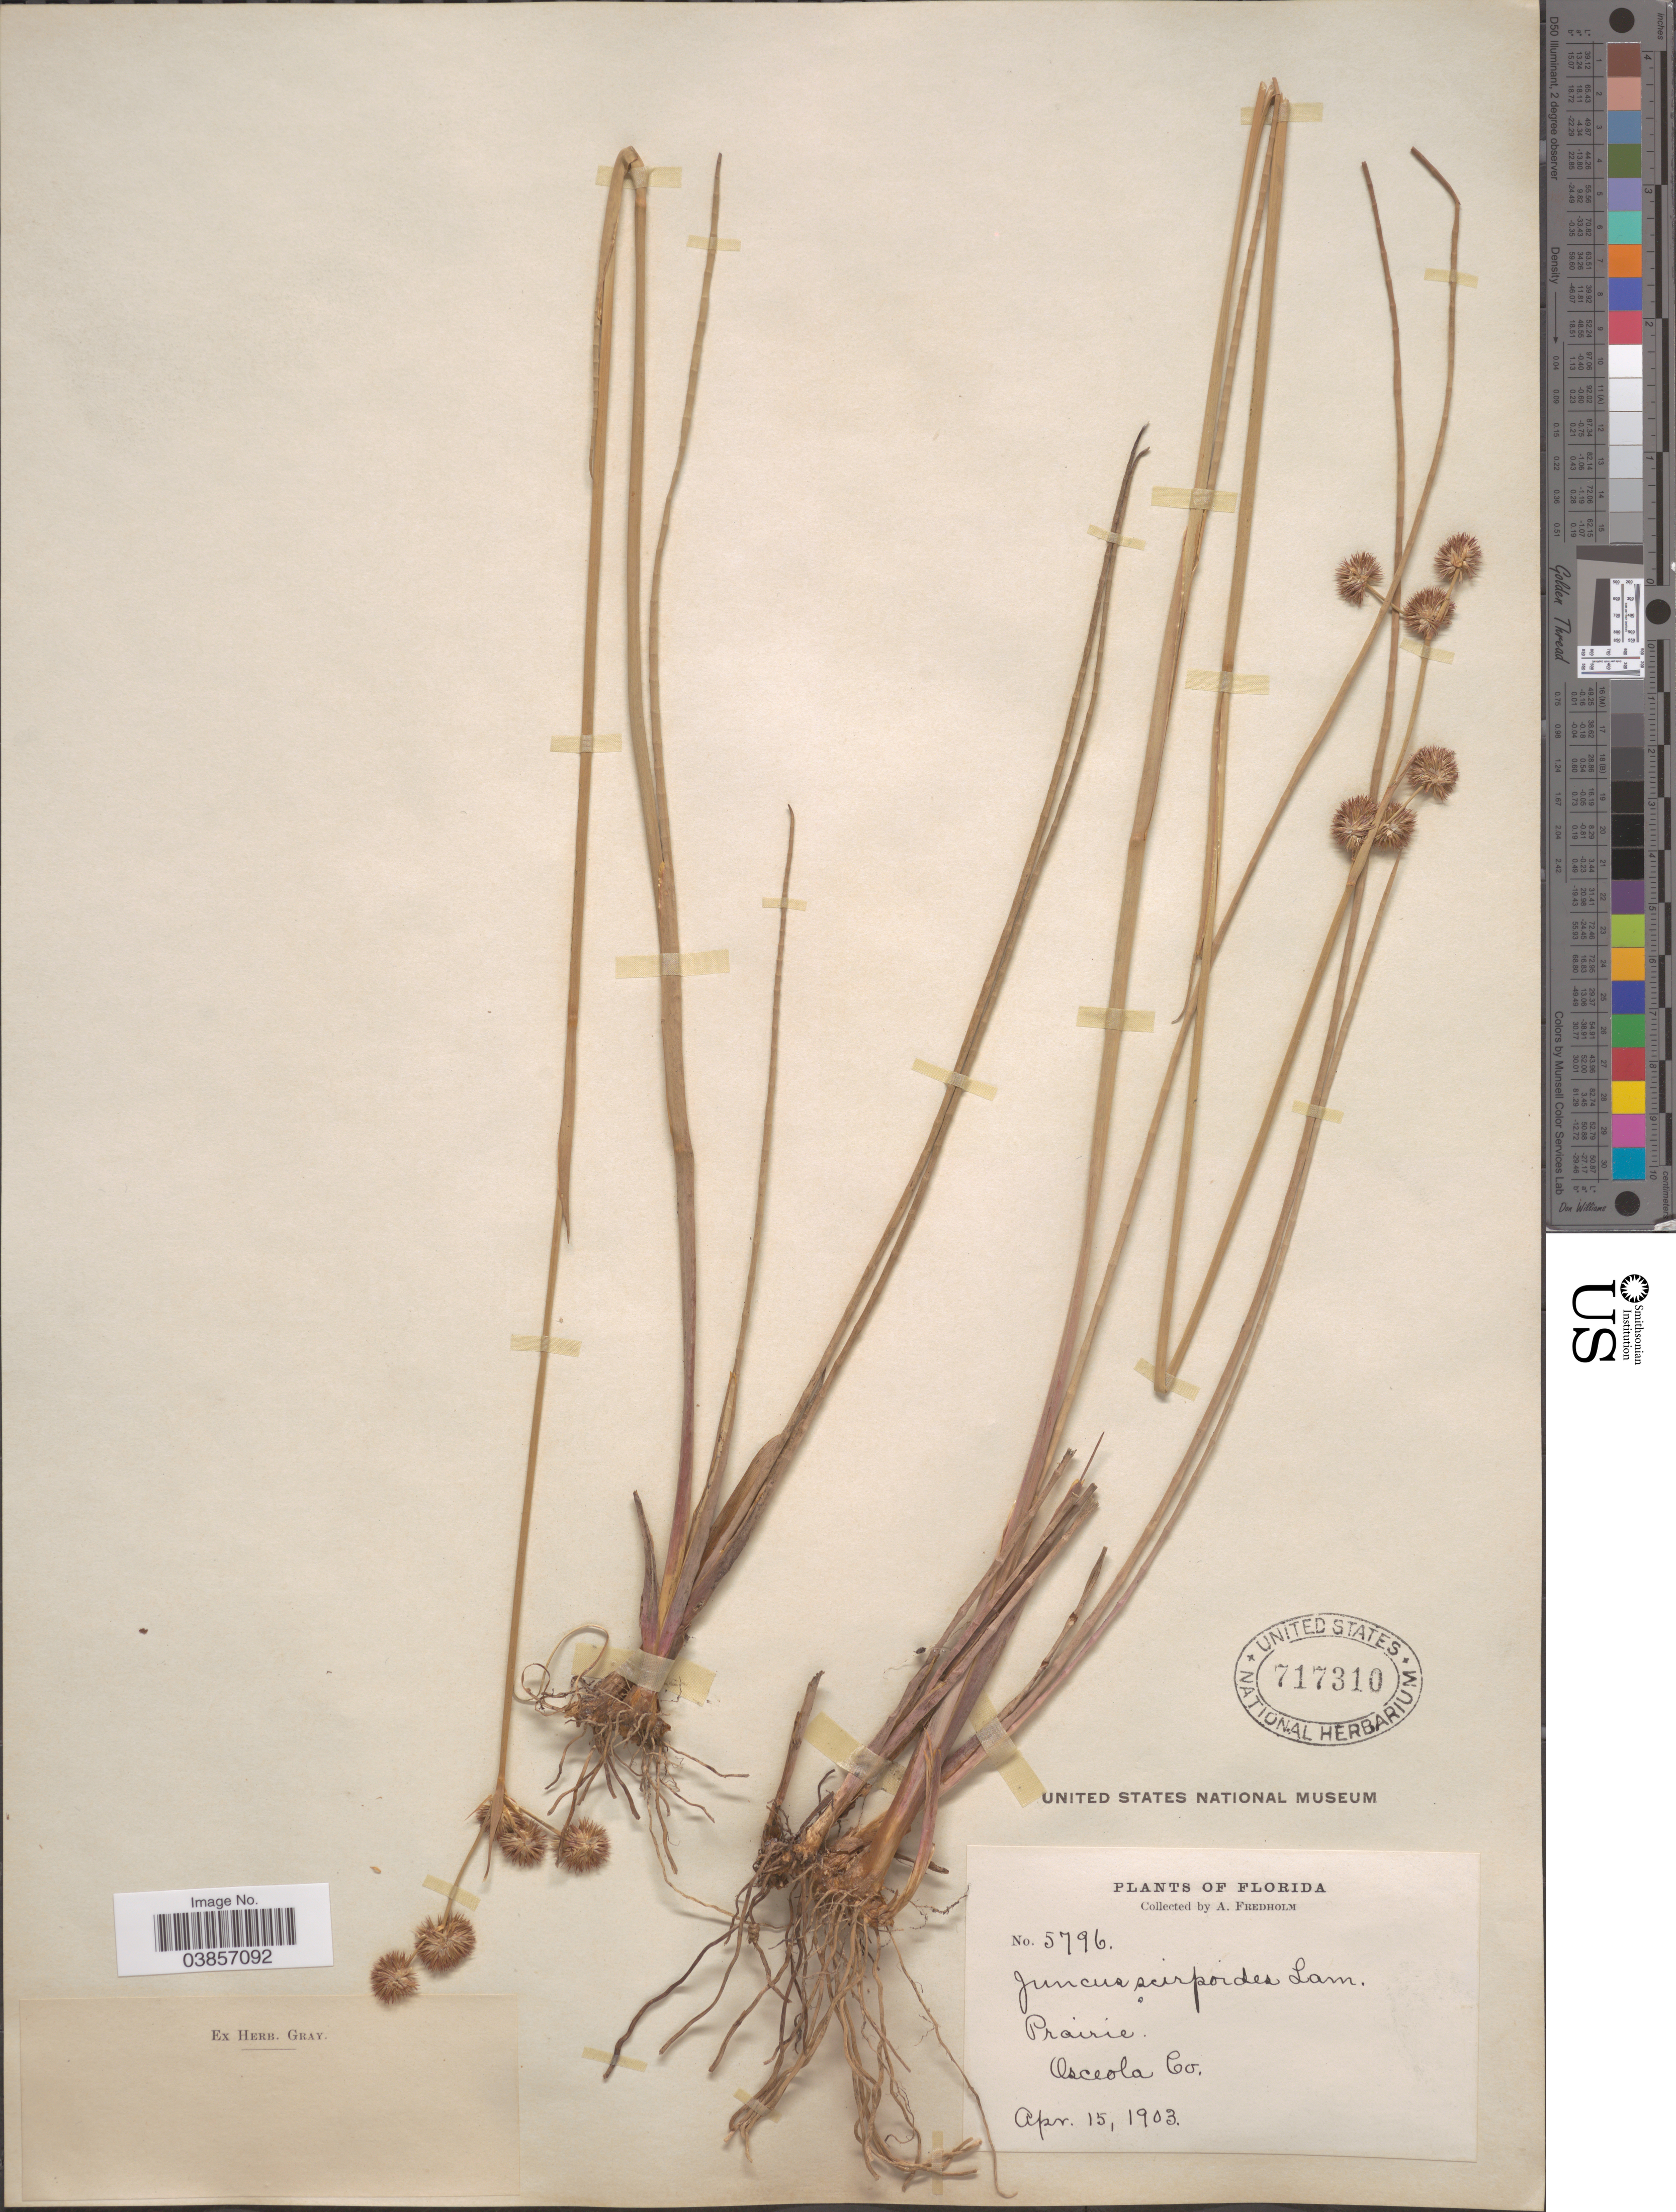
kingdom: Plantae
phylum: Tracheophyta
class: Liliopsida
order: Poales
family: Juncaceae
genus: Juncus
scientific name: Juncus scirpoides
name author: Lam.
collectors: A. Fredholm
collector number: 5796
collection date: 1903-04-15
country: United States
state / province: Florida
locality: Prairie, Osceola Co.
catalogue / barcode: US 717310